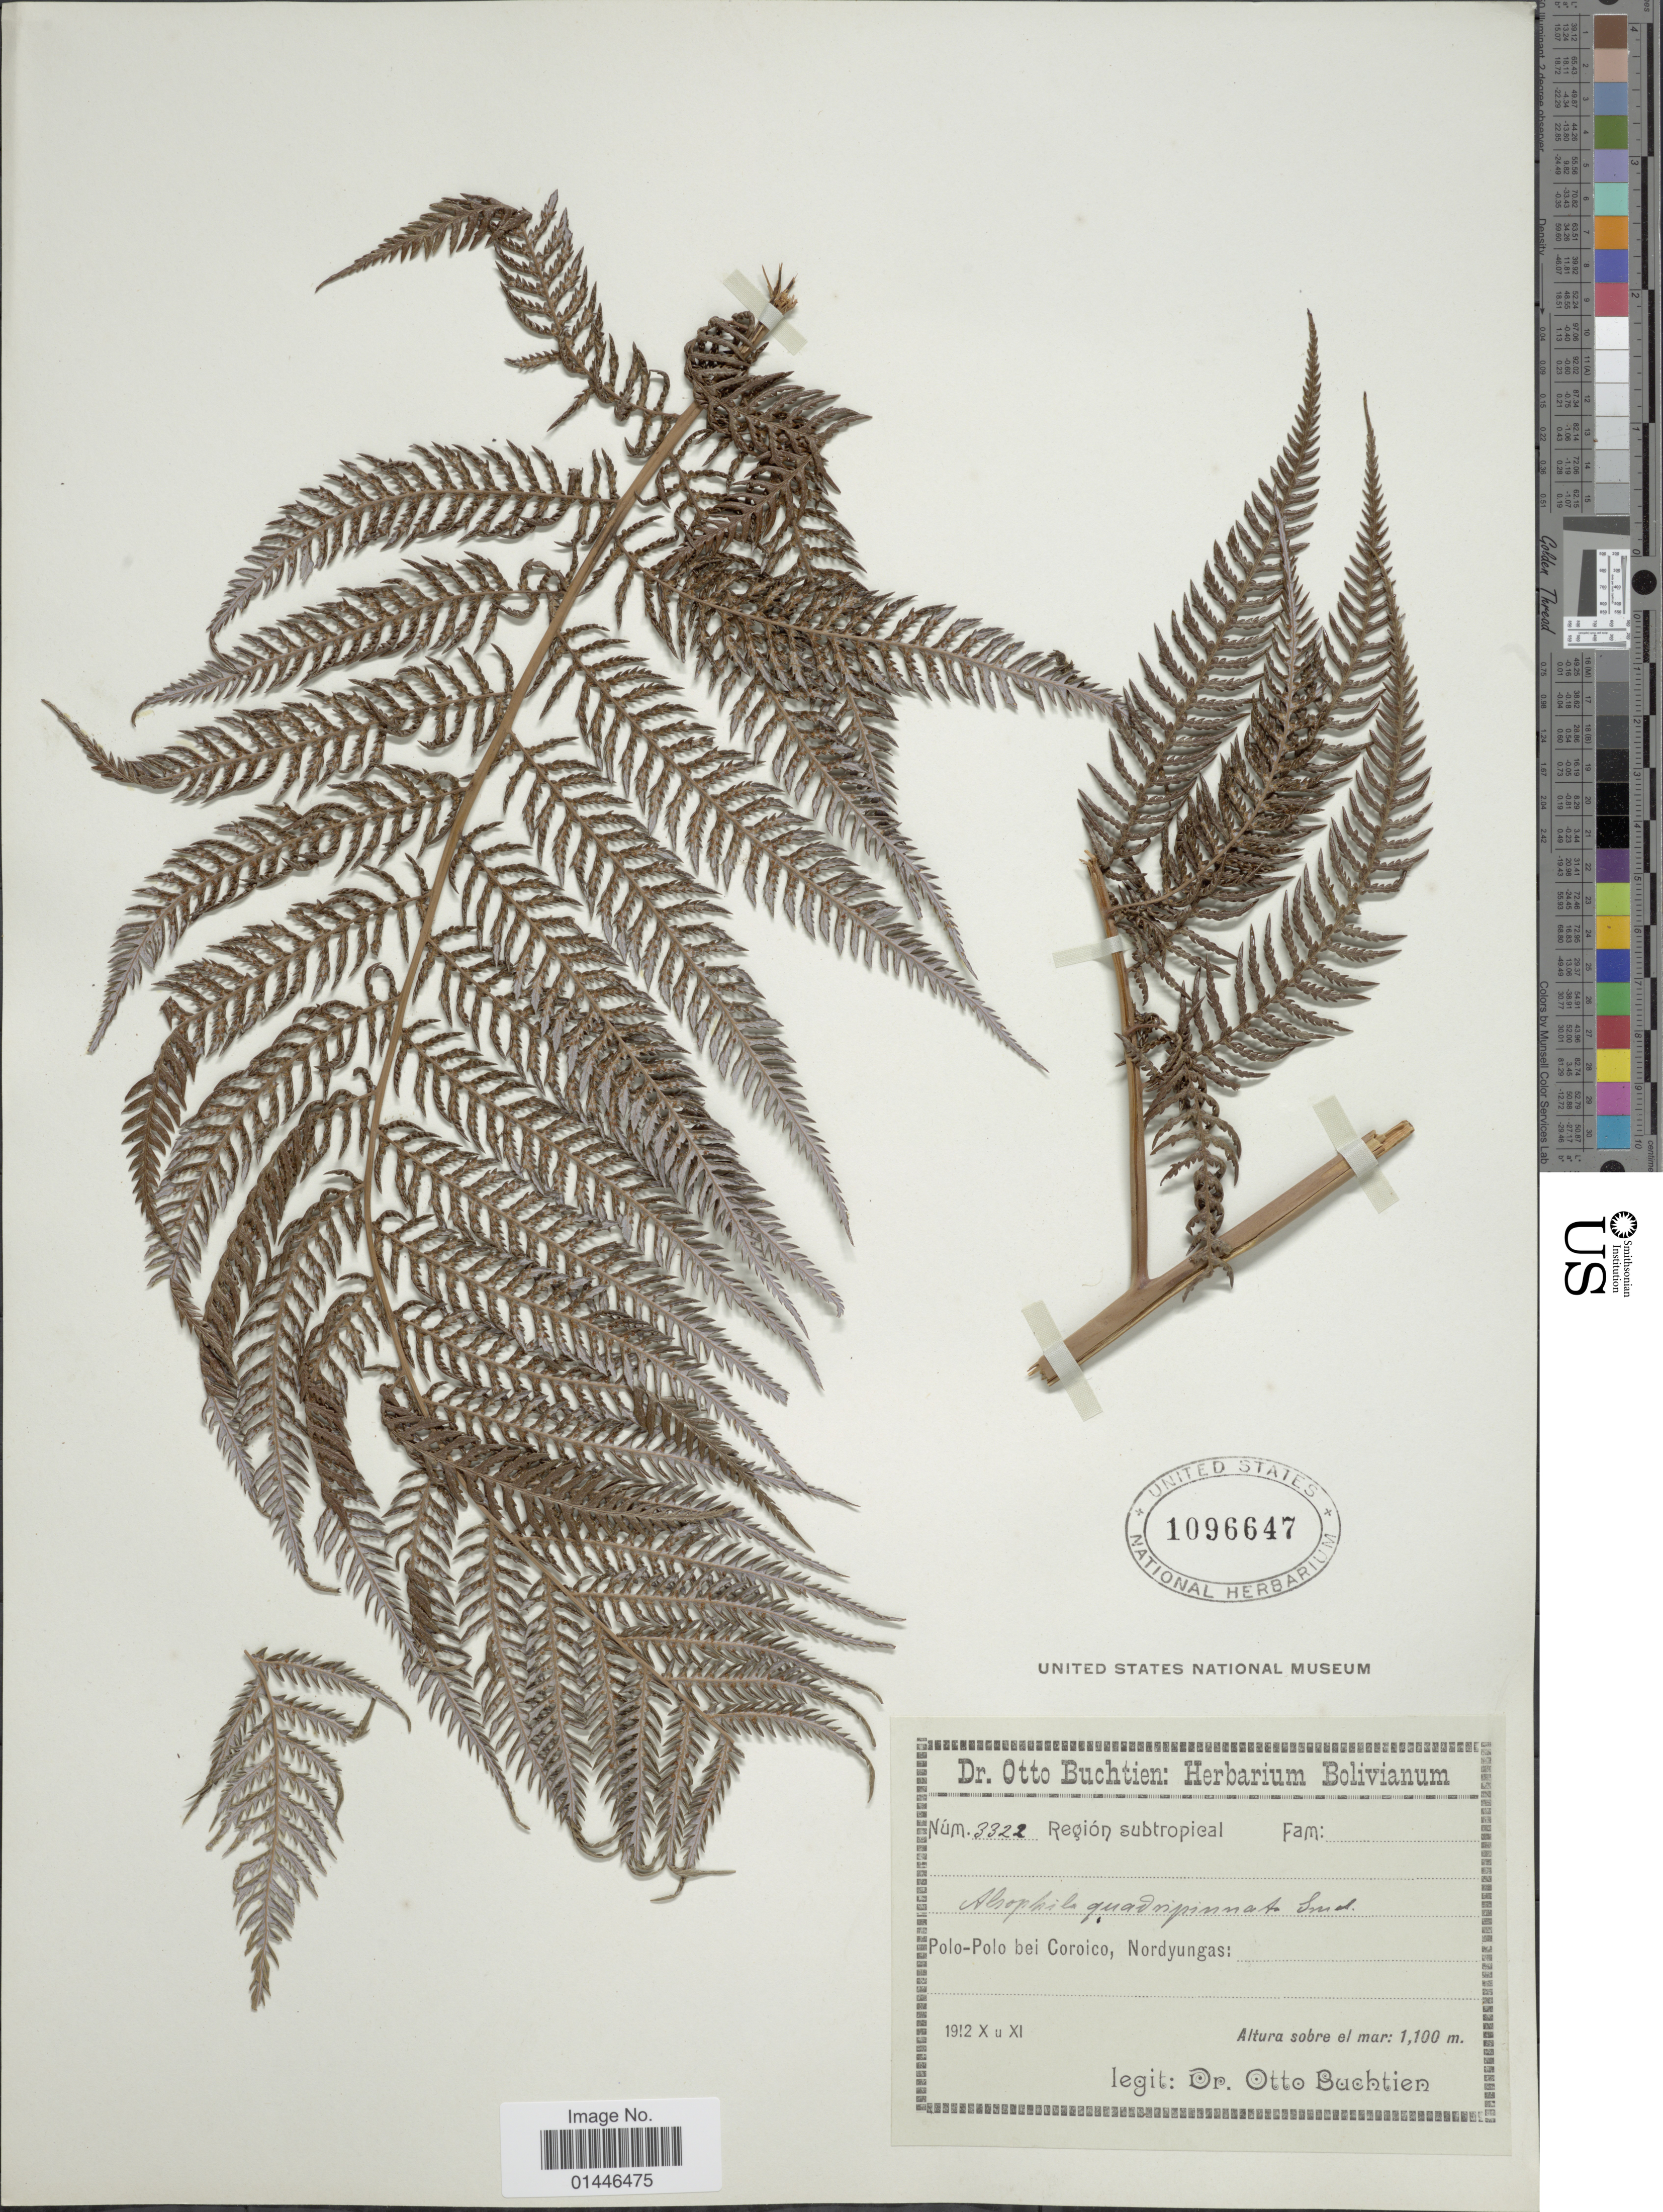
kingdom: Plantae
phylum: Tracheophyta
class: Polypodiopsida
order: Cyatheales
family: Dicksoniaceae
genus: Lophosoria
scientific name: Lophosoria quadripinnata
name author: (J.F. Gmel.) C. Chr.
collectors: O. Buchtien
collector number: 3322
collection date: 1912-10/1912-11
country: Bolivia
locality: Región subtropical. Polo-Polo bei Coroico, Nordyungas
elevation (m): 1100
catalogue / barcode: US 1096647